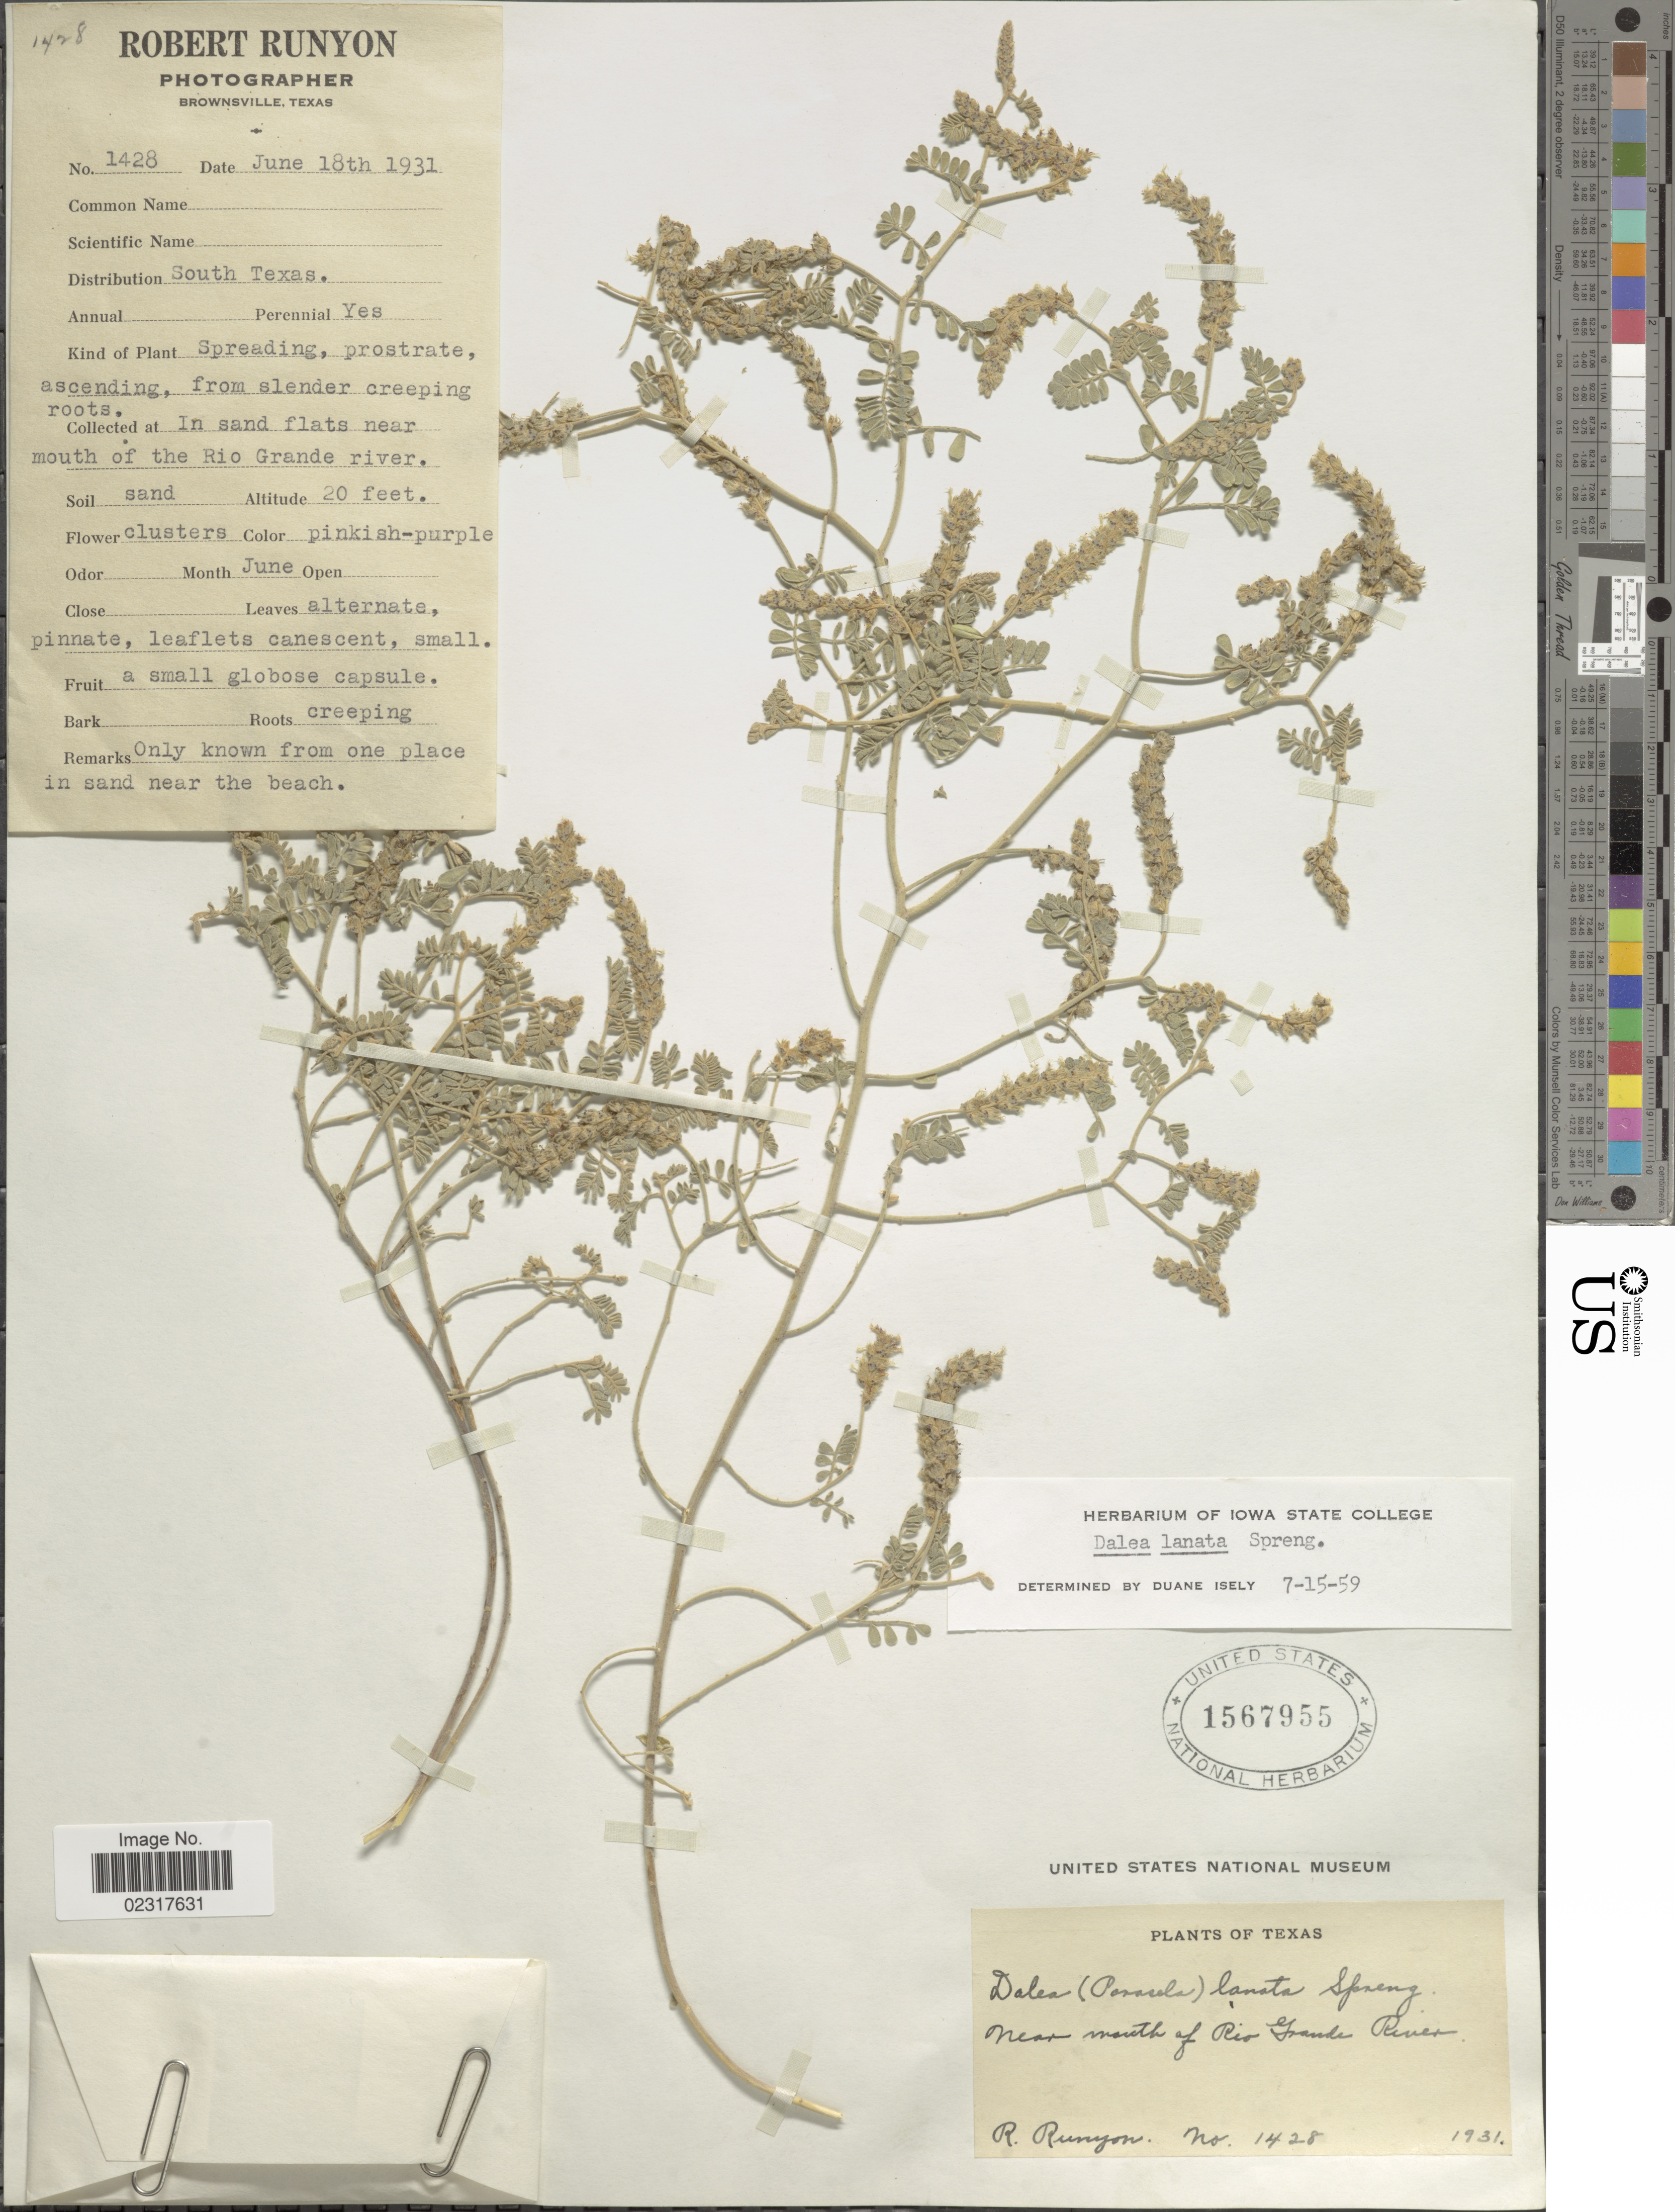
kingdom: Plantae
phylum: Tracheophyta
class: Magnoliopsida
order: Fabales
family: Fabaceae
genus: Dalea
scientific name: Dalea lanata var. lanata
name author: Spreng.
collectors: R. Runyon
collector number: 1428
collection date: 1931-06-18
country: United States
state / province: Texas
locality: Near mouth of Rio Grande River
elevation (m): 6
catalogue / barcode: US 1567955